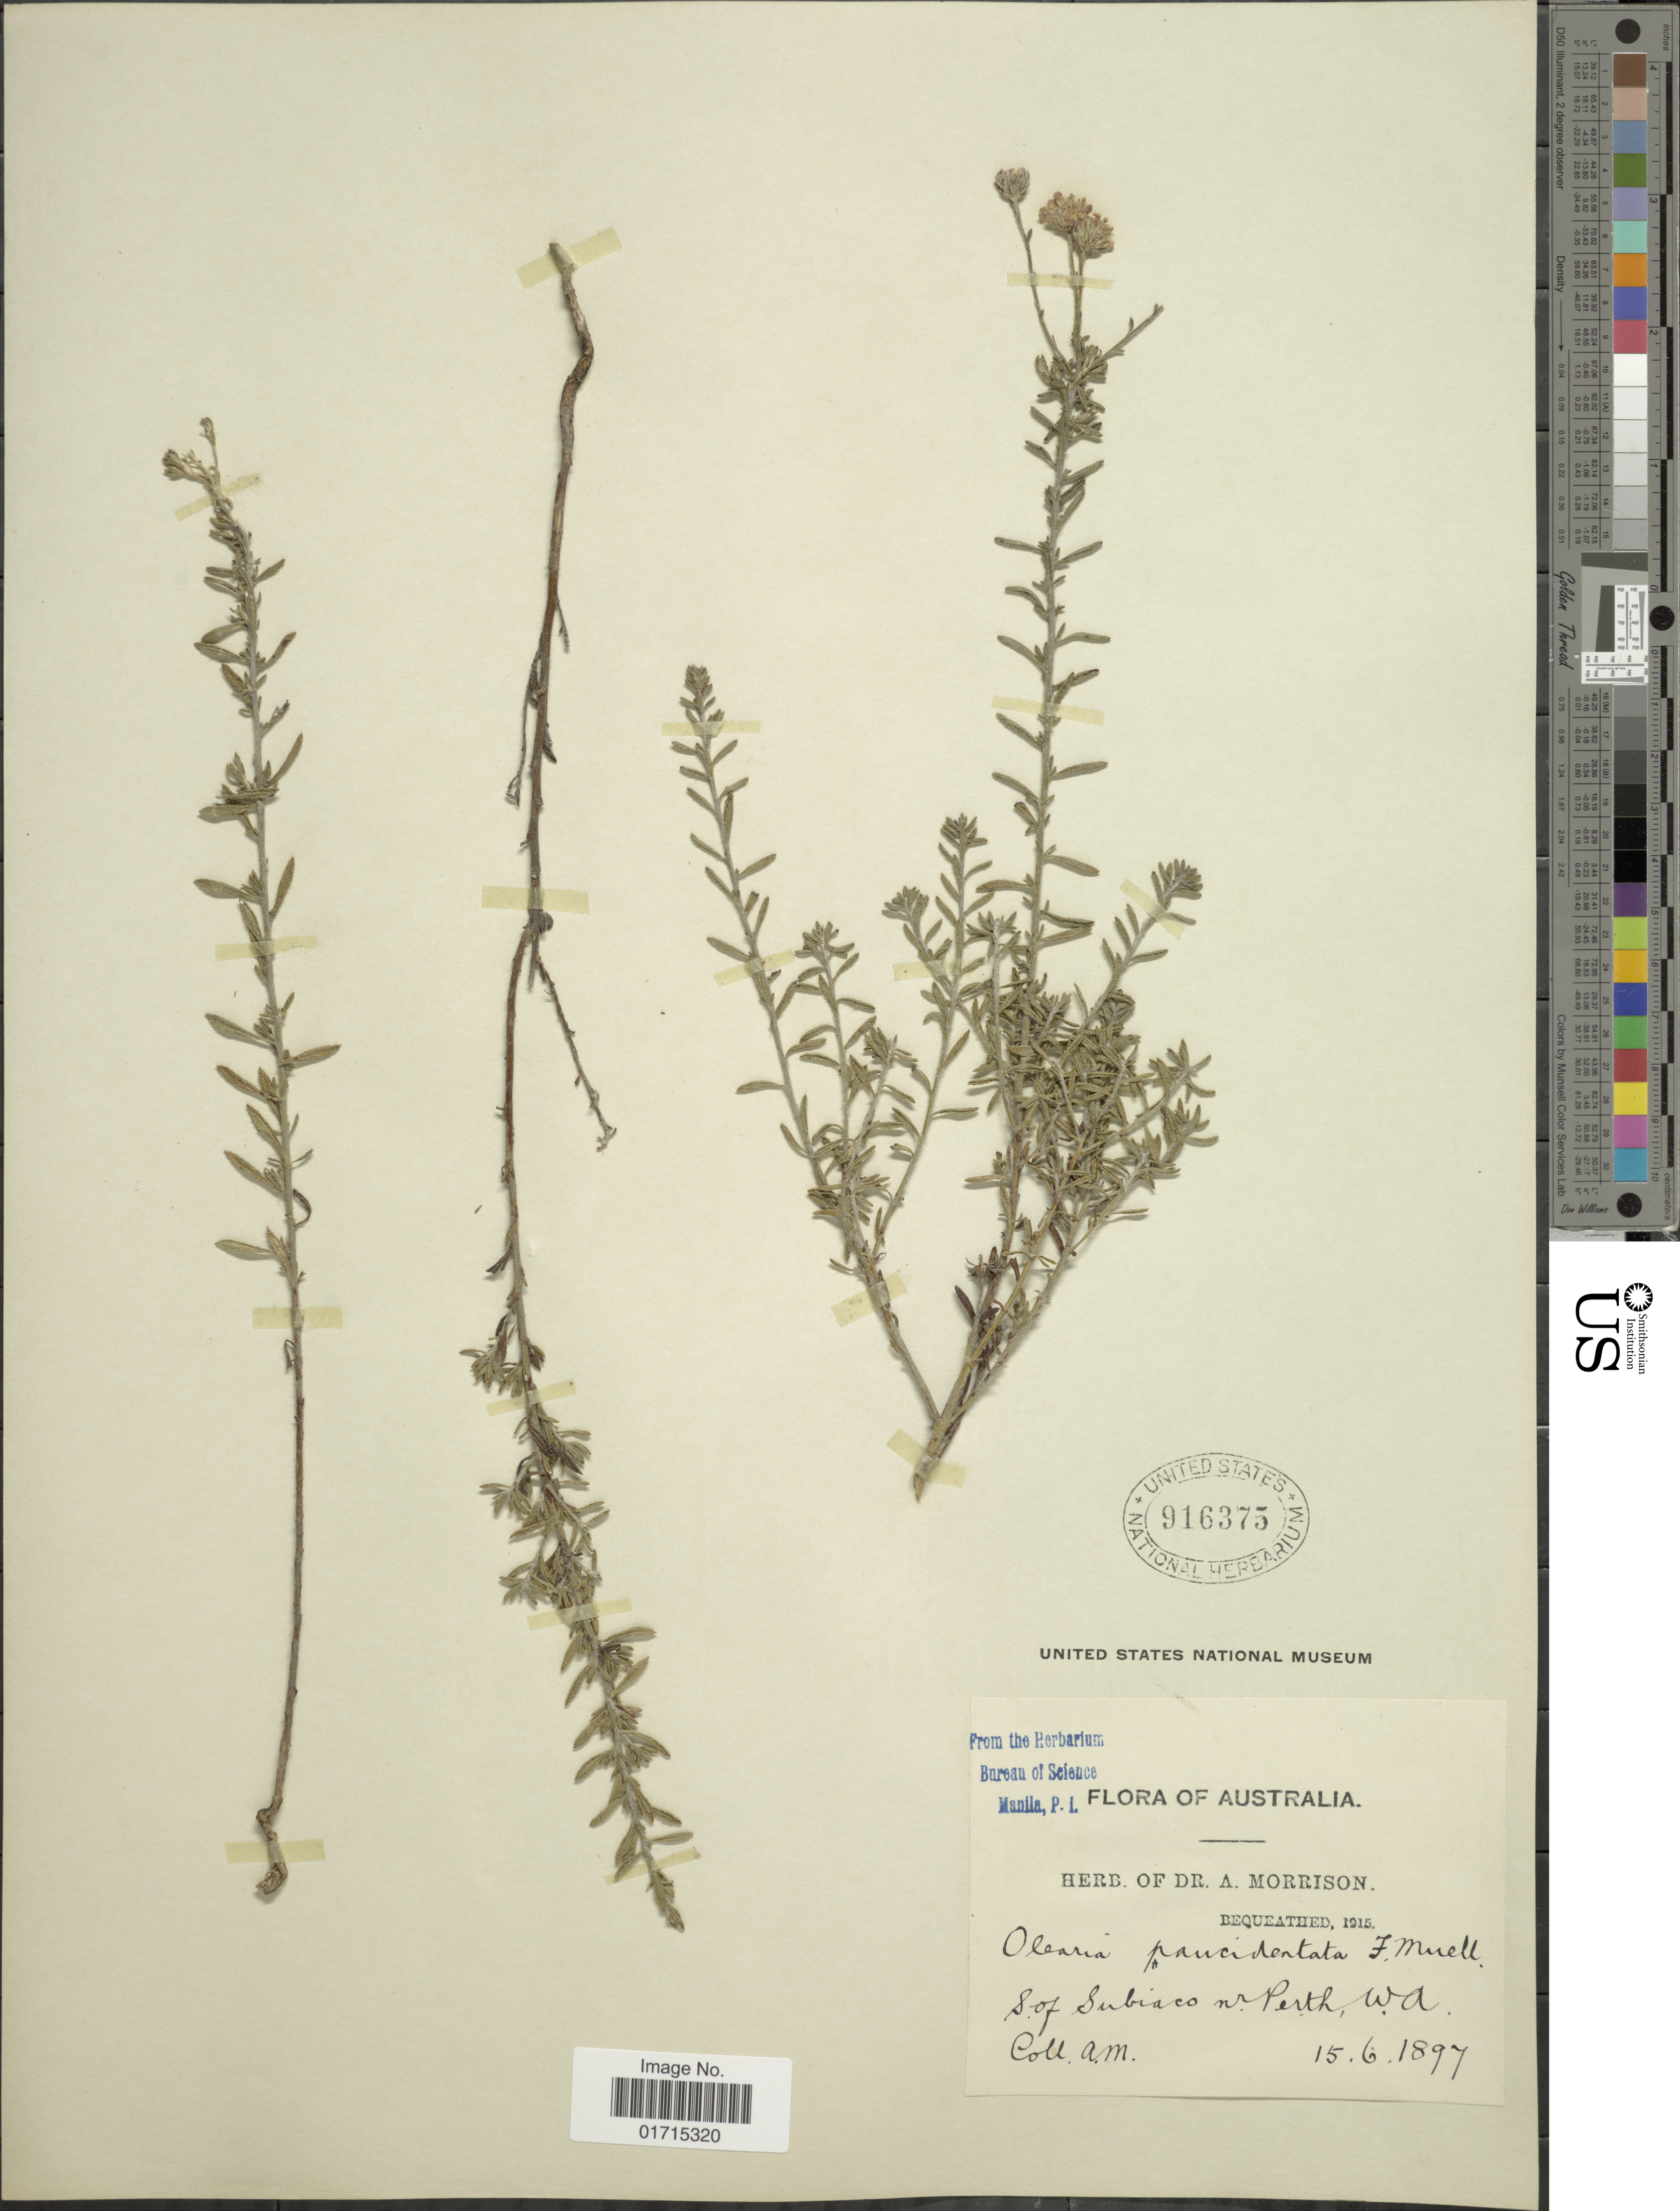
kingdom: Plantae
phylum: Tracheophyta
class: Magnoliopsida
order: Asterales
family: Asteraceae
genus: Olearia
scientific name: Olearia paucidentata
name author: (Steetz) Benth.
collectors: A. Morrison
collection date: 1897-06-15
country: Australia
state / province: Western Australia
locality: S. of Subiaco. nr. Perth,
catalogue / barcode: US 916375